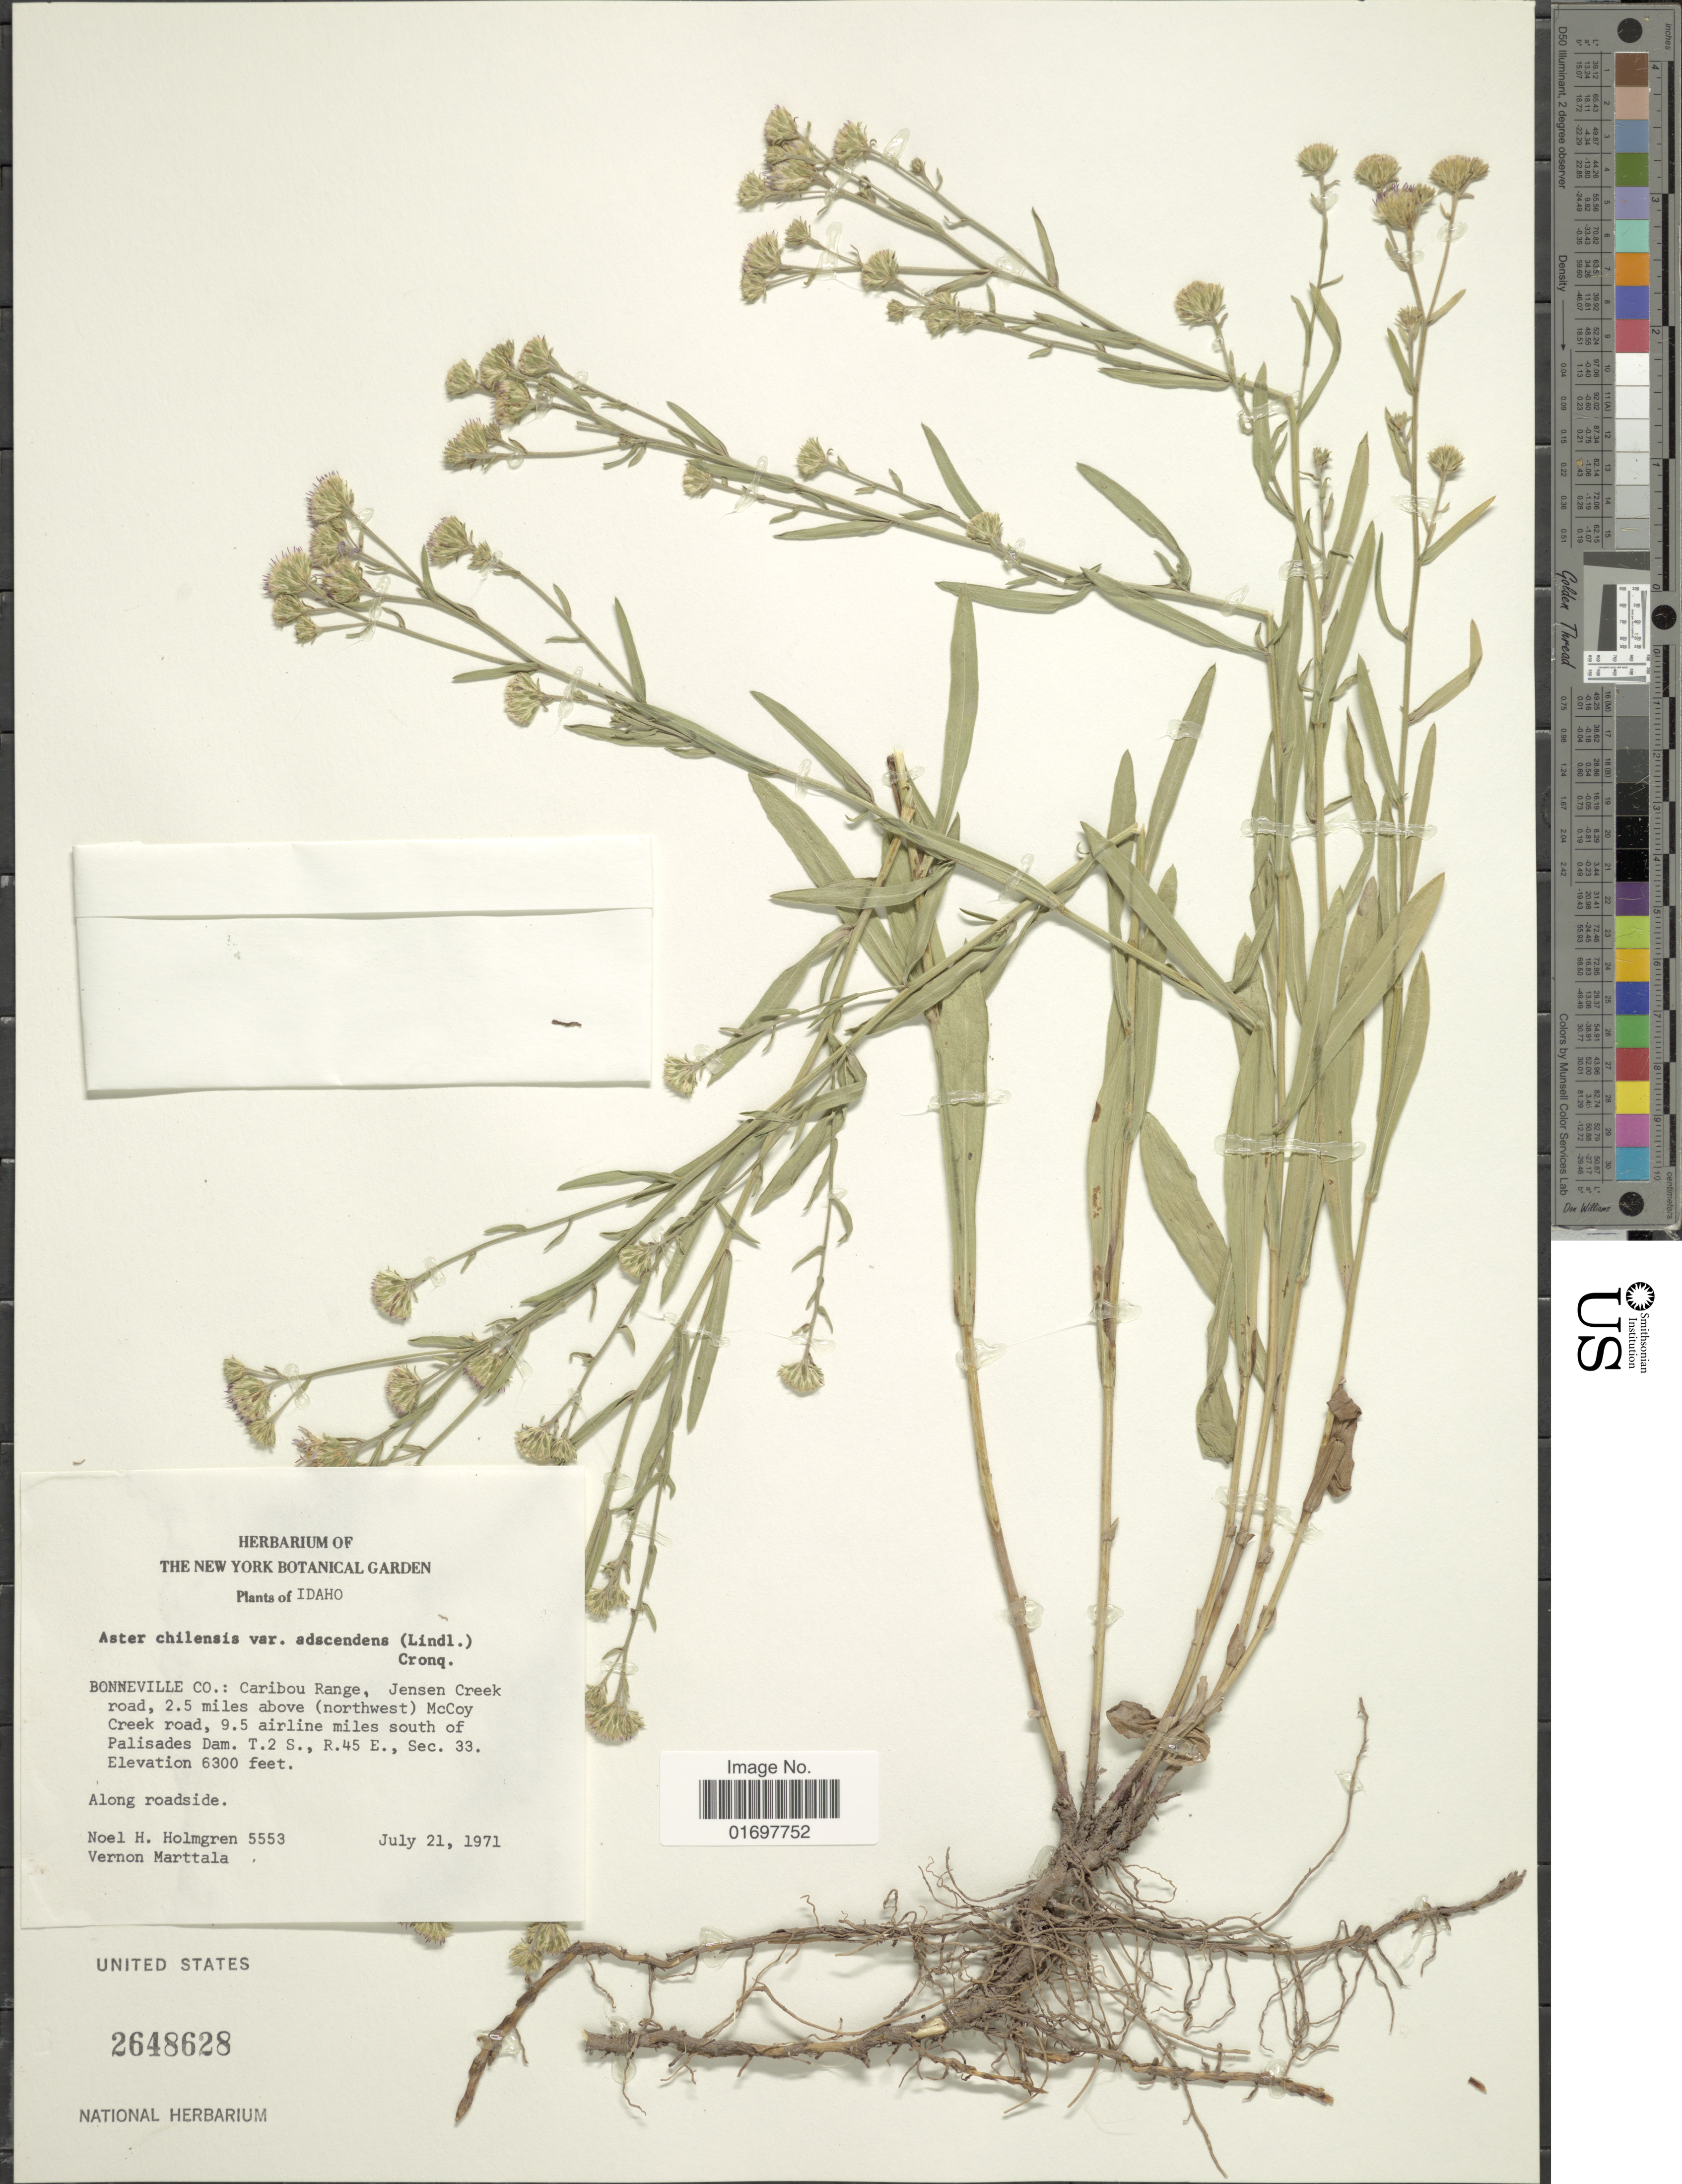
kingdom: Plantae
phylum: Tracheophyta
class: Magnoliopsida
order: Asterales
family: Asteraceae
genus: Symphyotrichum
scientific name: Symphyotrichum chilense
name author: (Nees) G.L. Nesom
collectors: N. H. Holmgren & V. Marttala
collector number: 5553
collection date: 1971-07-21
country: United States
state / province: Idaho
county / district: Bonneville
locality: Craribou Range, Jensen Creek road, 2.5 miles above (northwest McCoy Creek road, 9.5 airlines miles south of Palisades Dam, T.2S., R.45 E., Sec.33.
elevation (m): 1920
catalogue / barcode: US 2648628